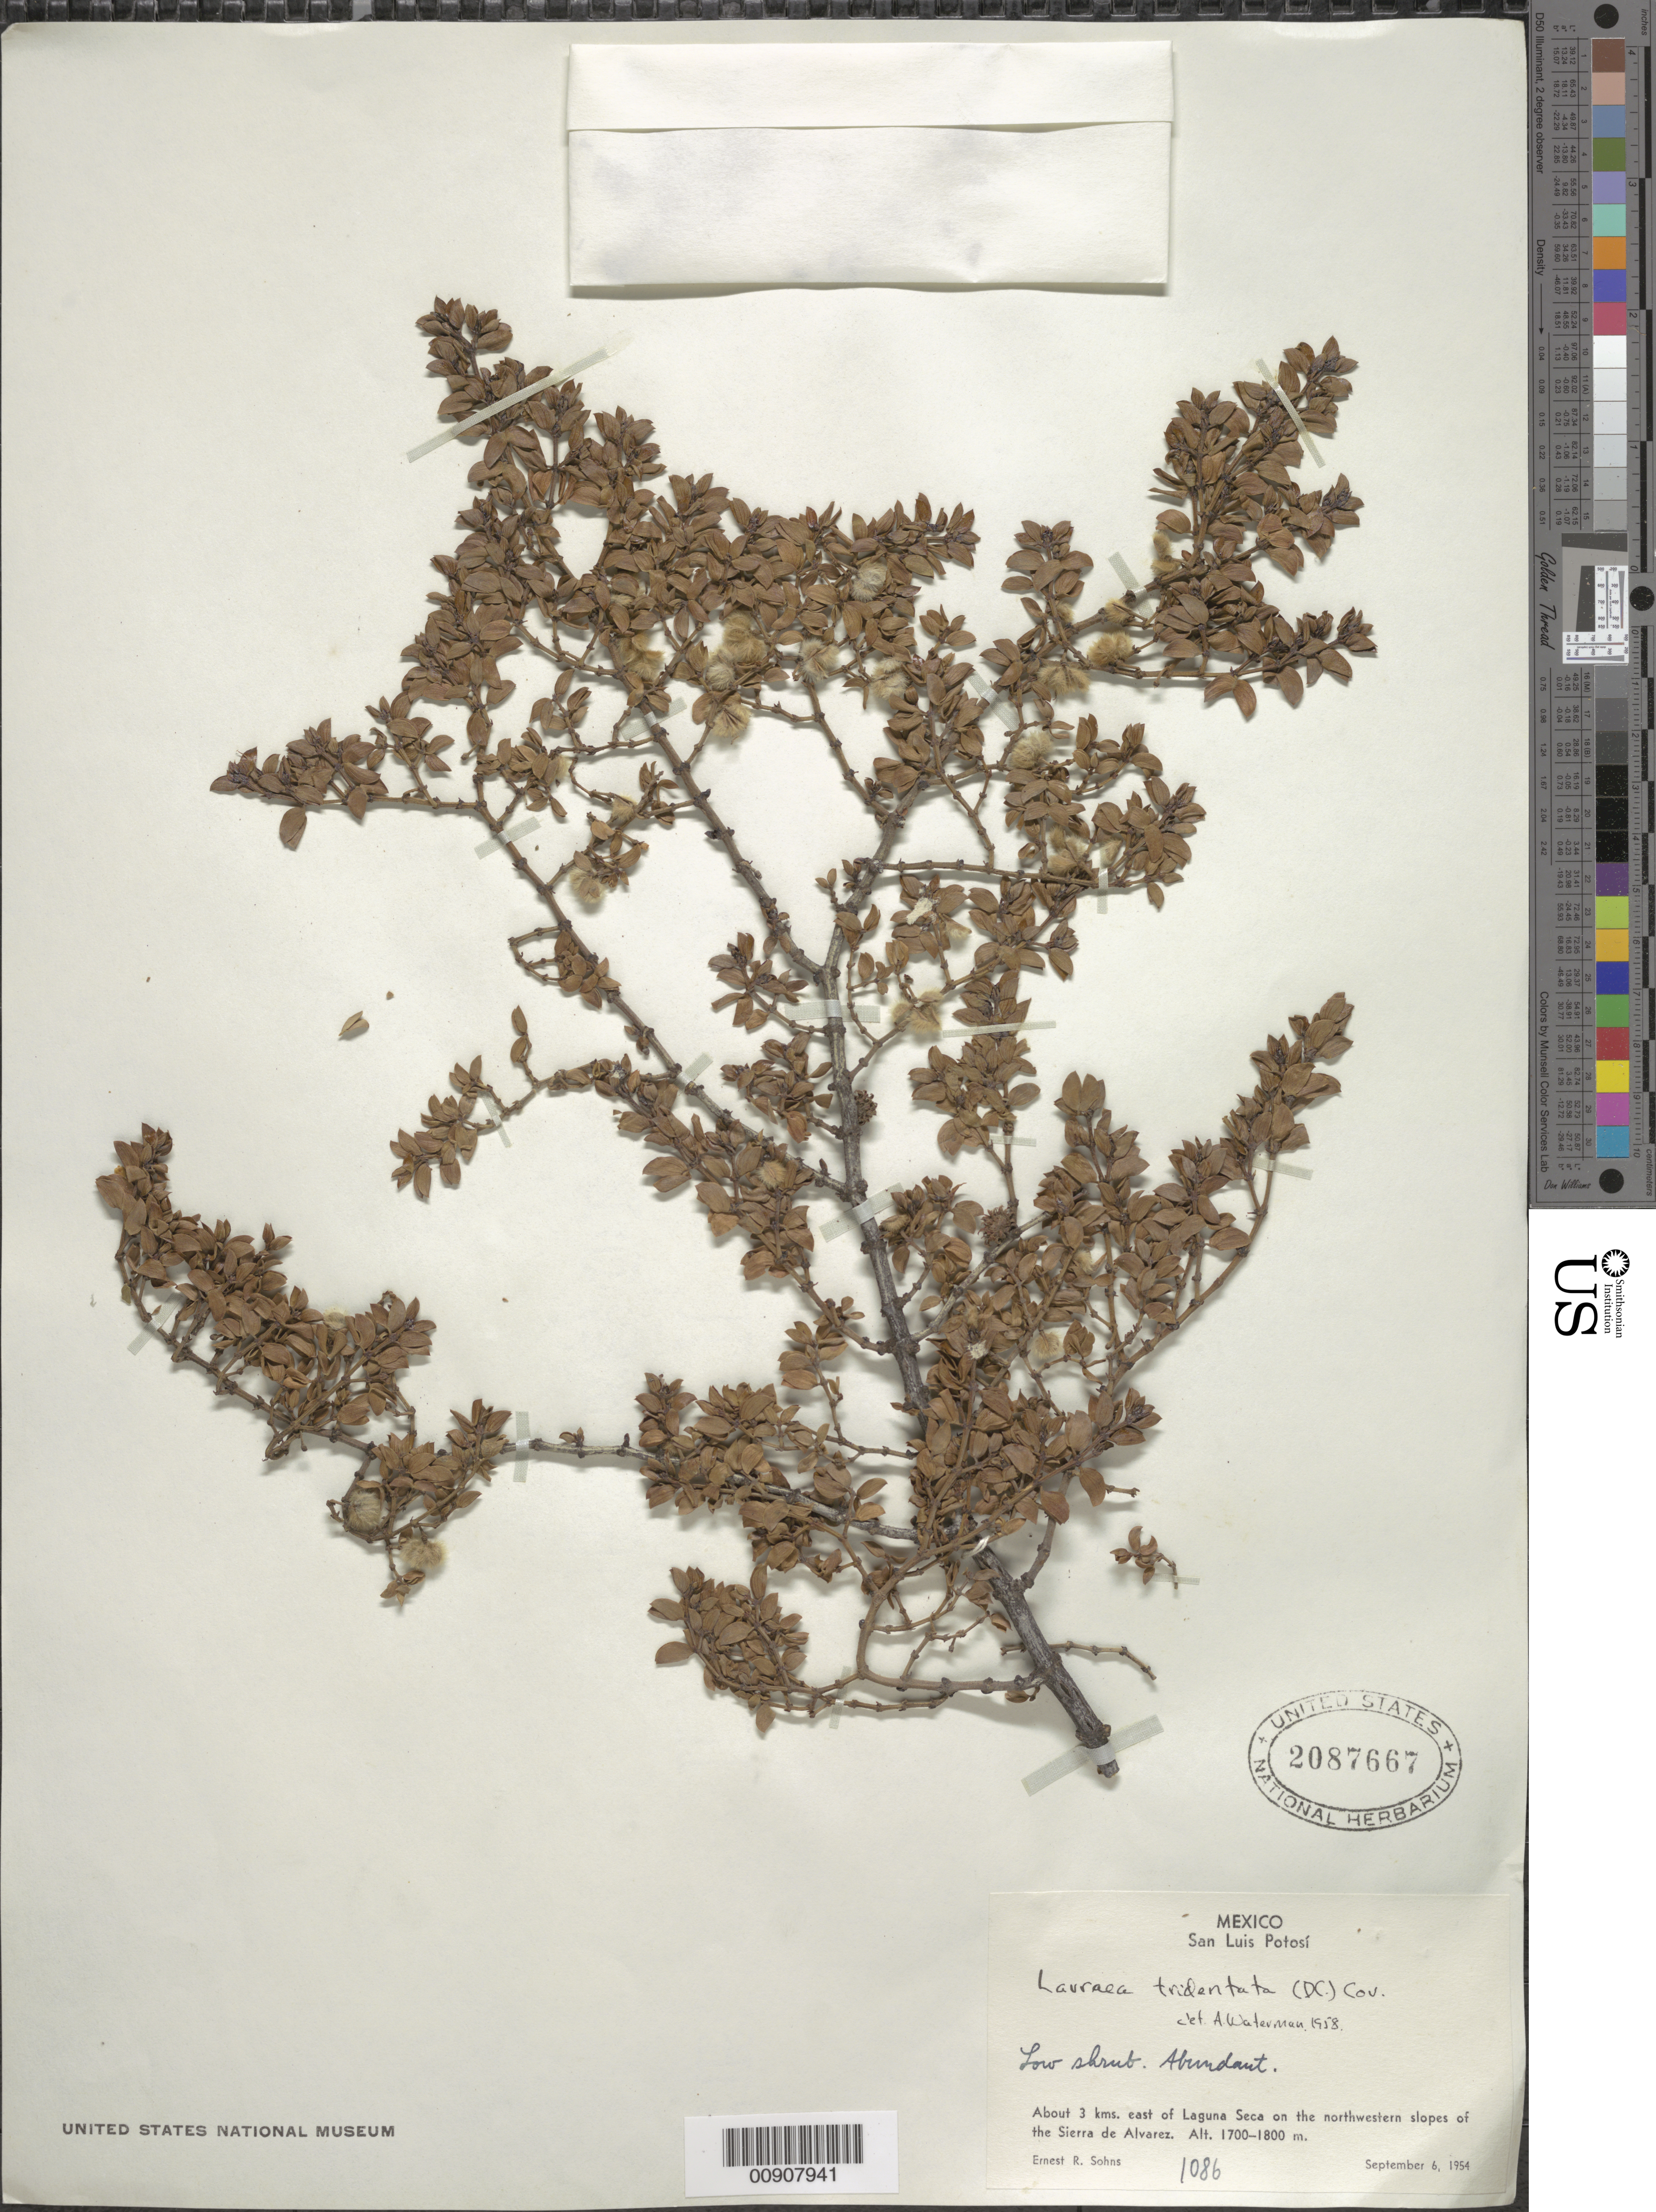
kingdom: Plantae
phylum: Tracheophyta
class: Magnoliopsida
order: Zygophyllales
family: Zygophyllaceae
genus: Larrea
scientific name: Larrea tridentata var. tridentata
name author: (Sessé & Moc. ex DC.) Coville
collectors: E. R. Sohns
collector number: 1086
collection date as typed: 06 Sep 1954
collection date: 1954-09-06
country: Mexico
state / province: San Luis Potosí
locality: San Luis Potosí: About 3 kms. east of Laguna Seca on the northwestern slopes of the Sierra de Alvarez.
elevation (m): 1800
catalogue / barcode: US 2087667